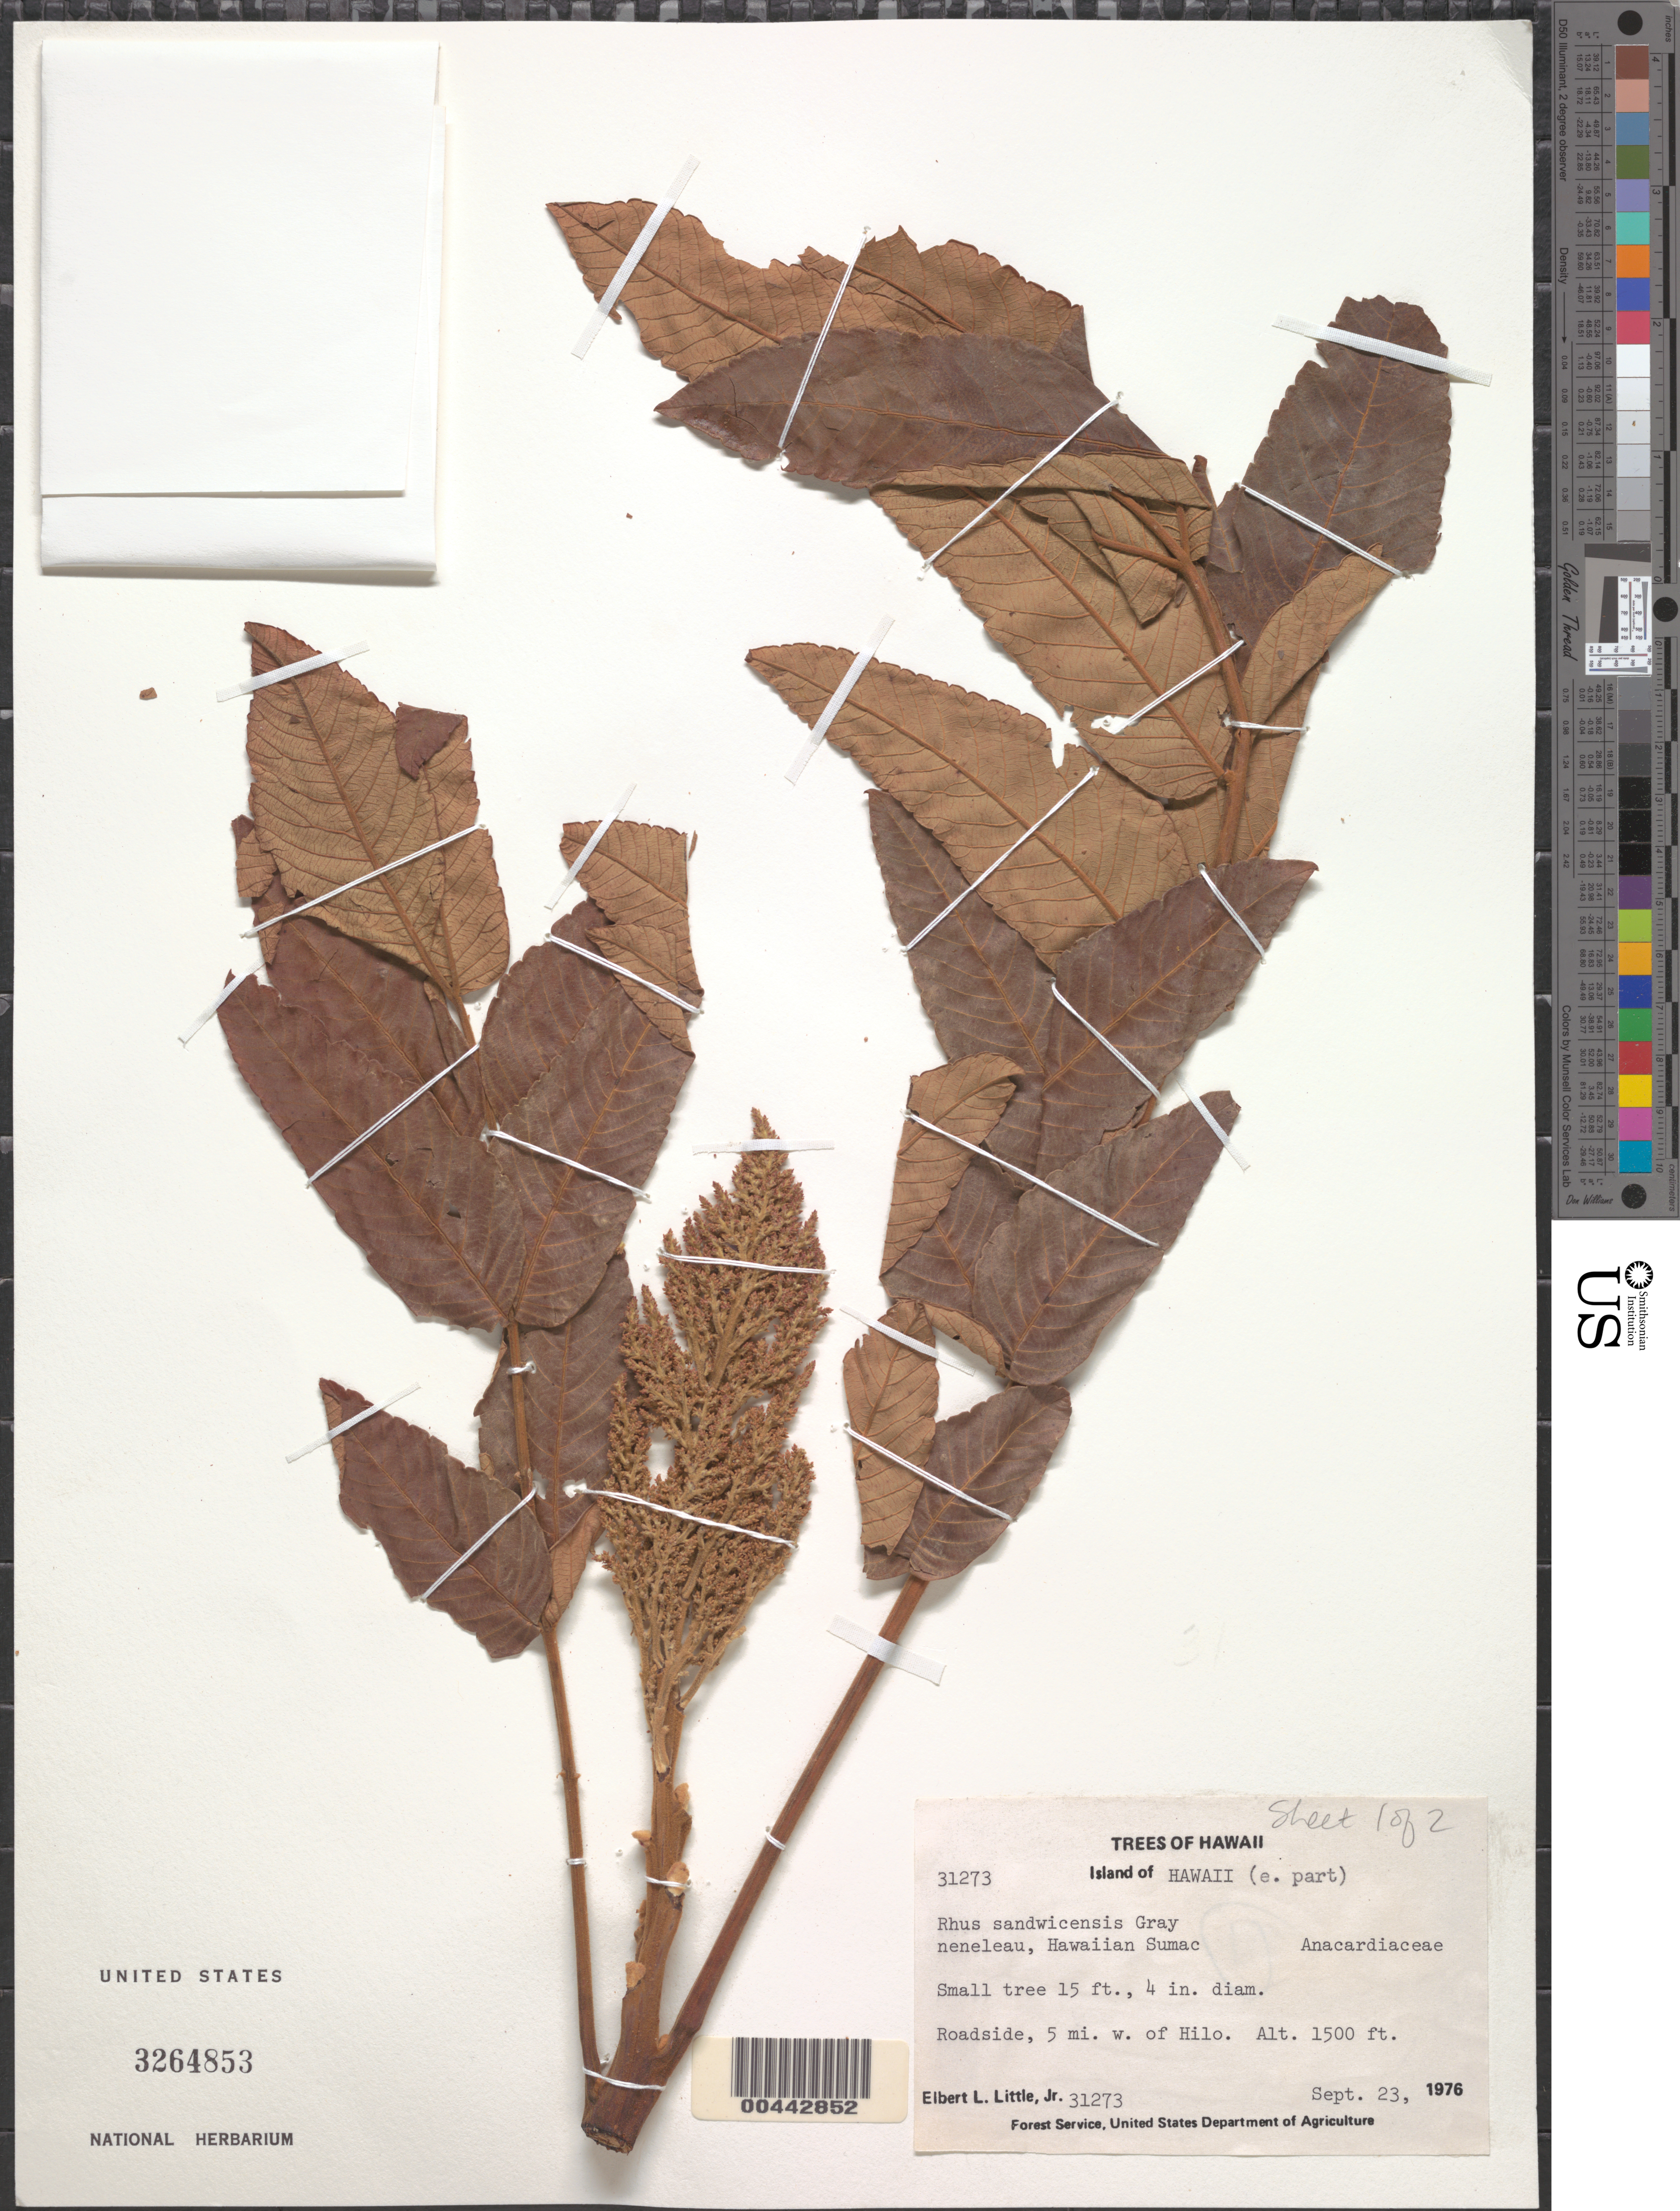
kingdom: Plantae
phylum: Tracheophyta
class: Magnoliopsida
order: Sapindales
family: Anacardiaceae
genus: Rhus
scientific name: Rhus sandwicensis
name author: A. Gray in Wilkes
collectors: E. L. Little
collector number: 31273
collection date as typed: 23 Sep 1976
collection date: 1976-09-23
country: United States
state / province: Hawaii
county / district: Hawaii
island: Hawaii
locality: East part of Hawaii, 5 miles west of Hilo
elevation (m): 457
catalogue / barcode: US 3264853